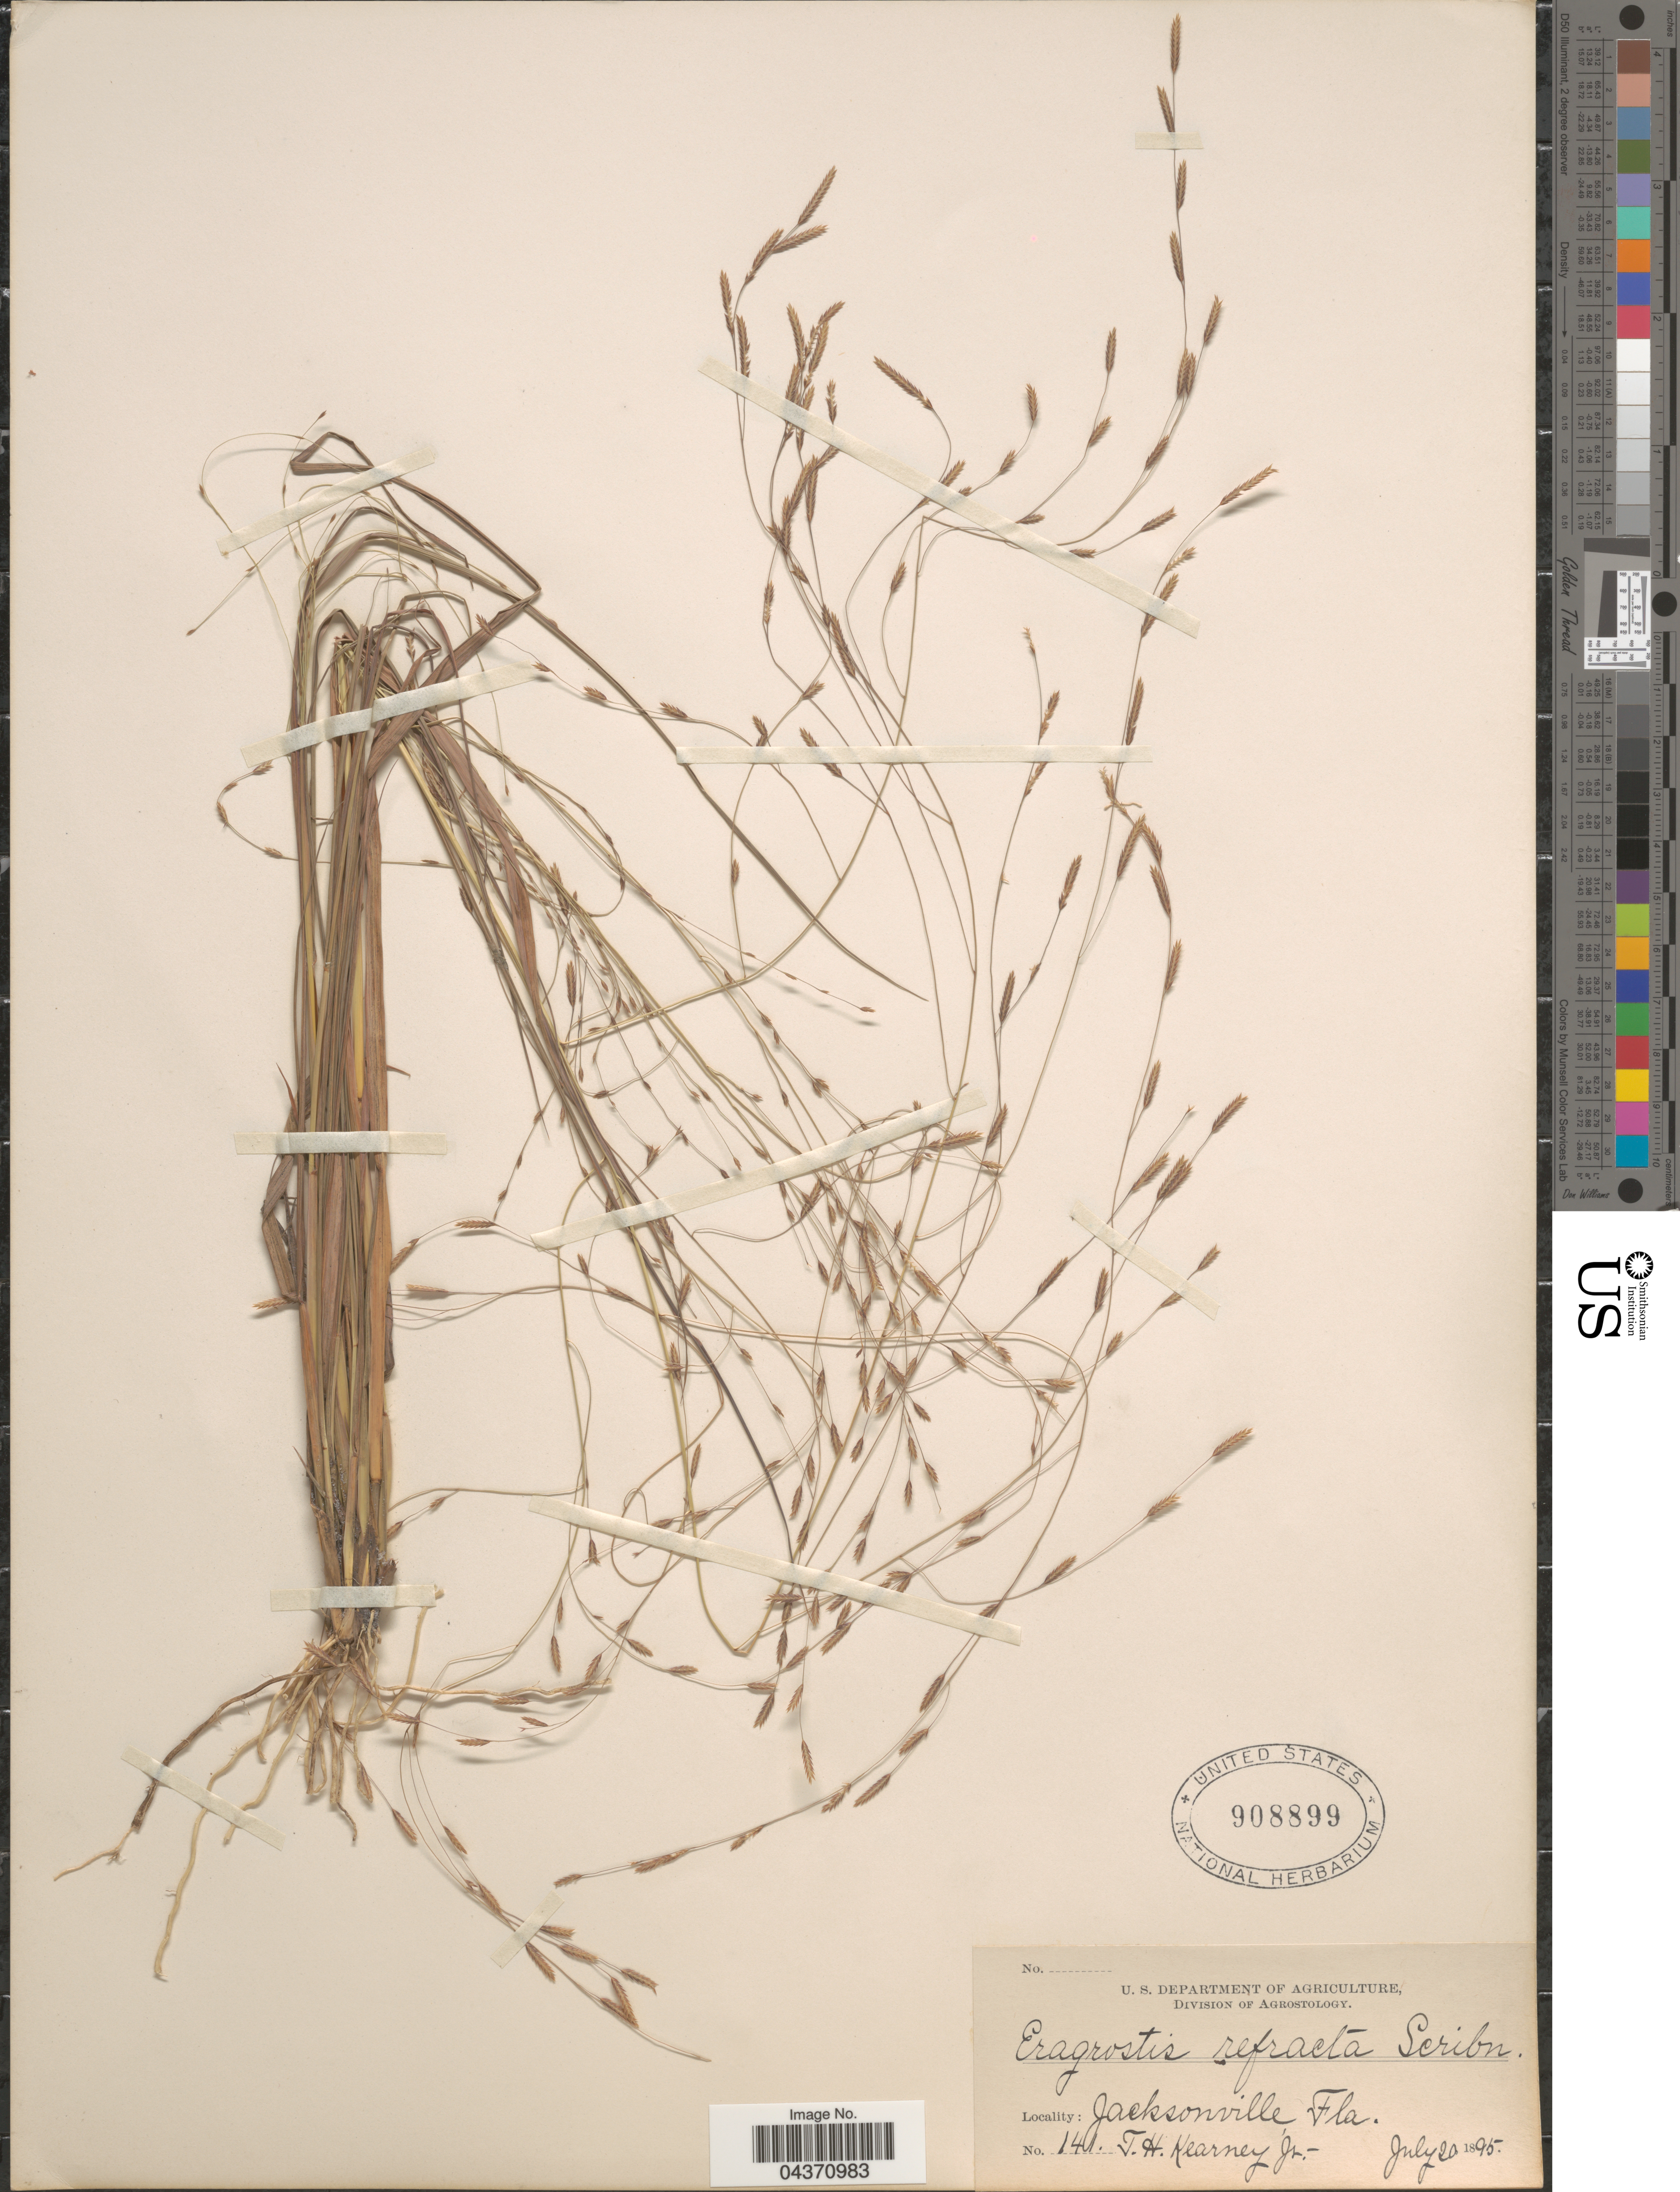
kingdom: Plantae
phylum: Tracheophyta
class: Liliopsida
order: Poales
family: Poaceae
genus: Eragrostis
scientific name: Eragrostis refracta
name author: (Muhl.) Scribn.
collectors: T. H. Kearney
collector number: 141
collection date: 1895-07-20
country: United States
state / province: Florida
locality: Jacksonville.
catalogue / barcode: US 908899